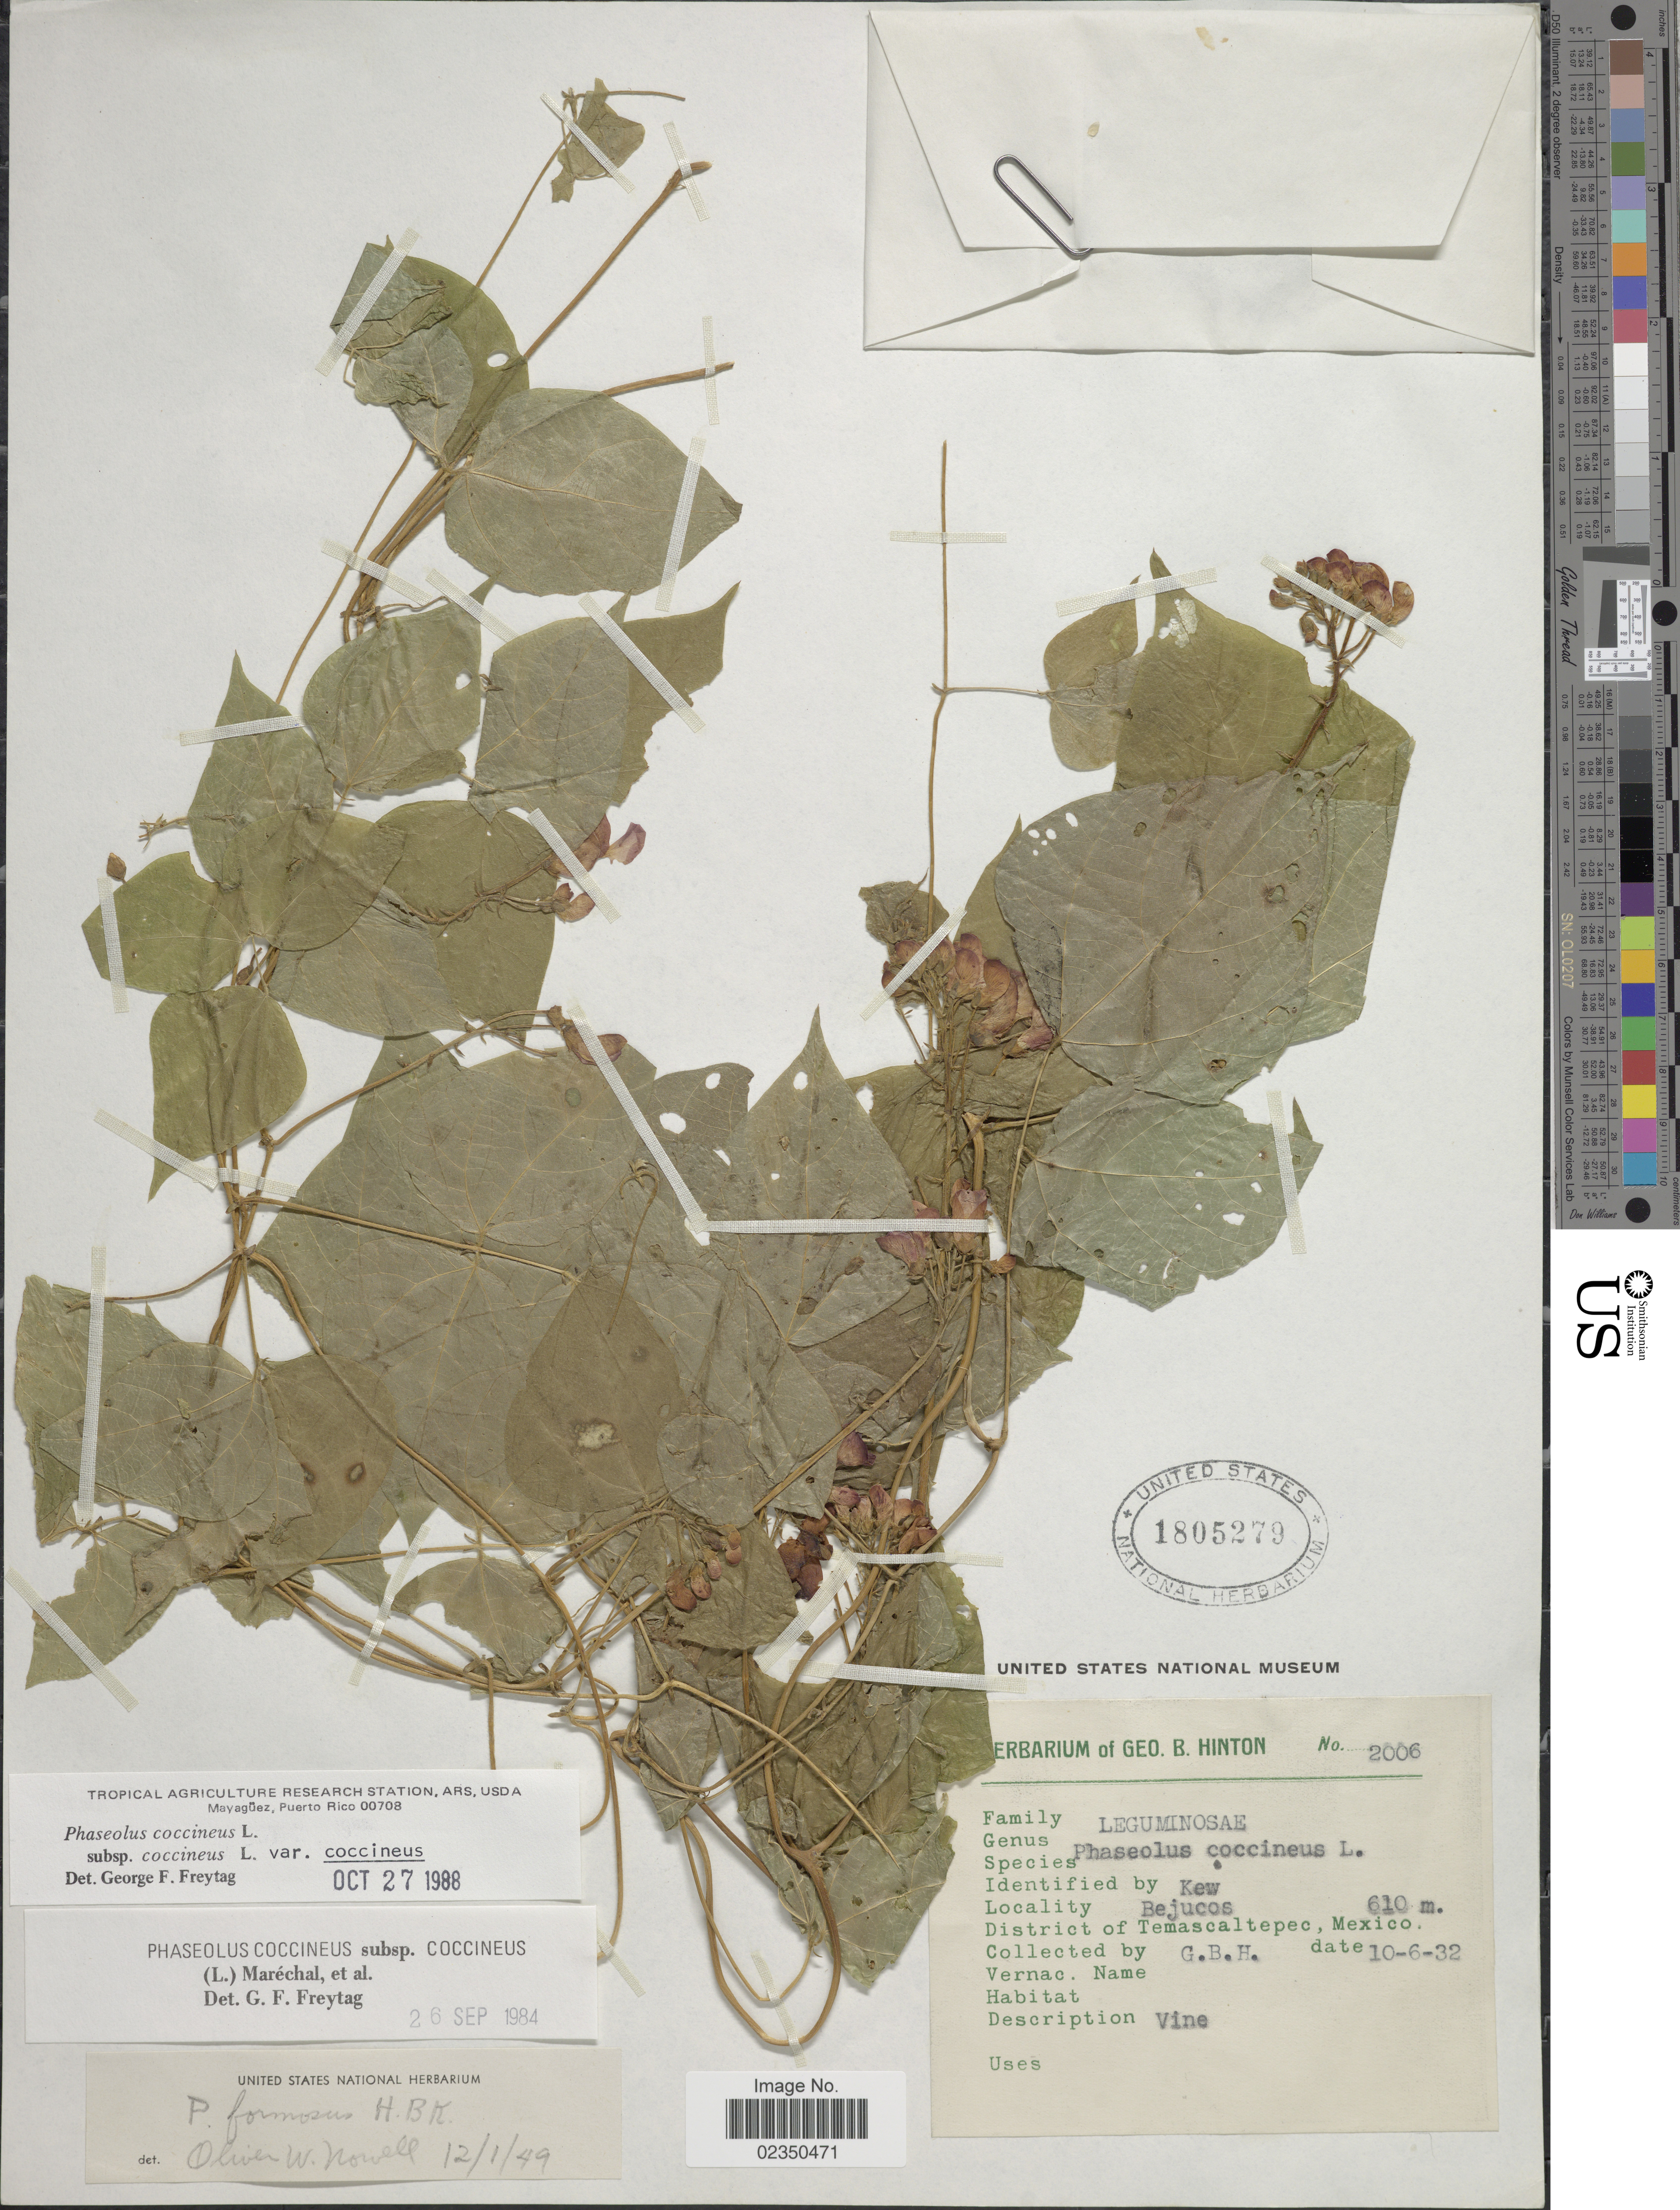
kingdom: Plantae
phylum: Tracheophyta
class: Magnoliopsida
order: Fabales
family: Fabaceae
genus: Phaseolus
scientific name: Phaseolus coccineus var. coccineus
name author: L.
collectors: G. B. Hinton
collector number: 2006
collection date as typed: Transcribed d/m/y: 6/10/32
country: Mexico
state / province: México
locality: Bejucos, District of Temascaltepec.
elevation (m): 610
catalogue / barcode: US 1805279